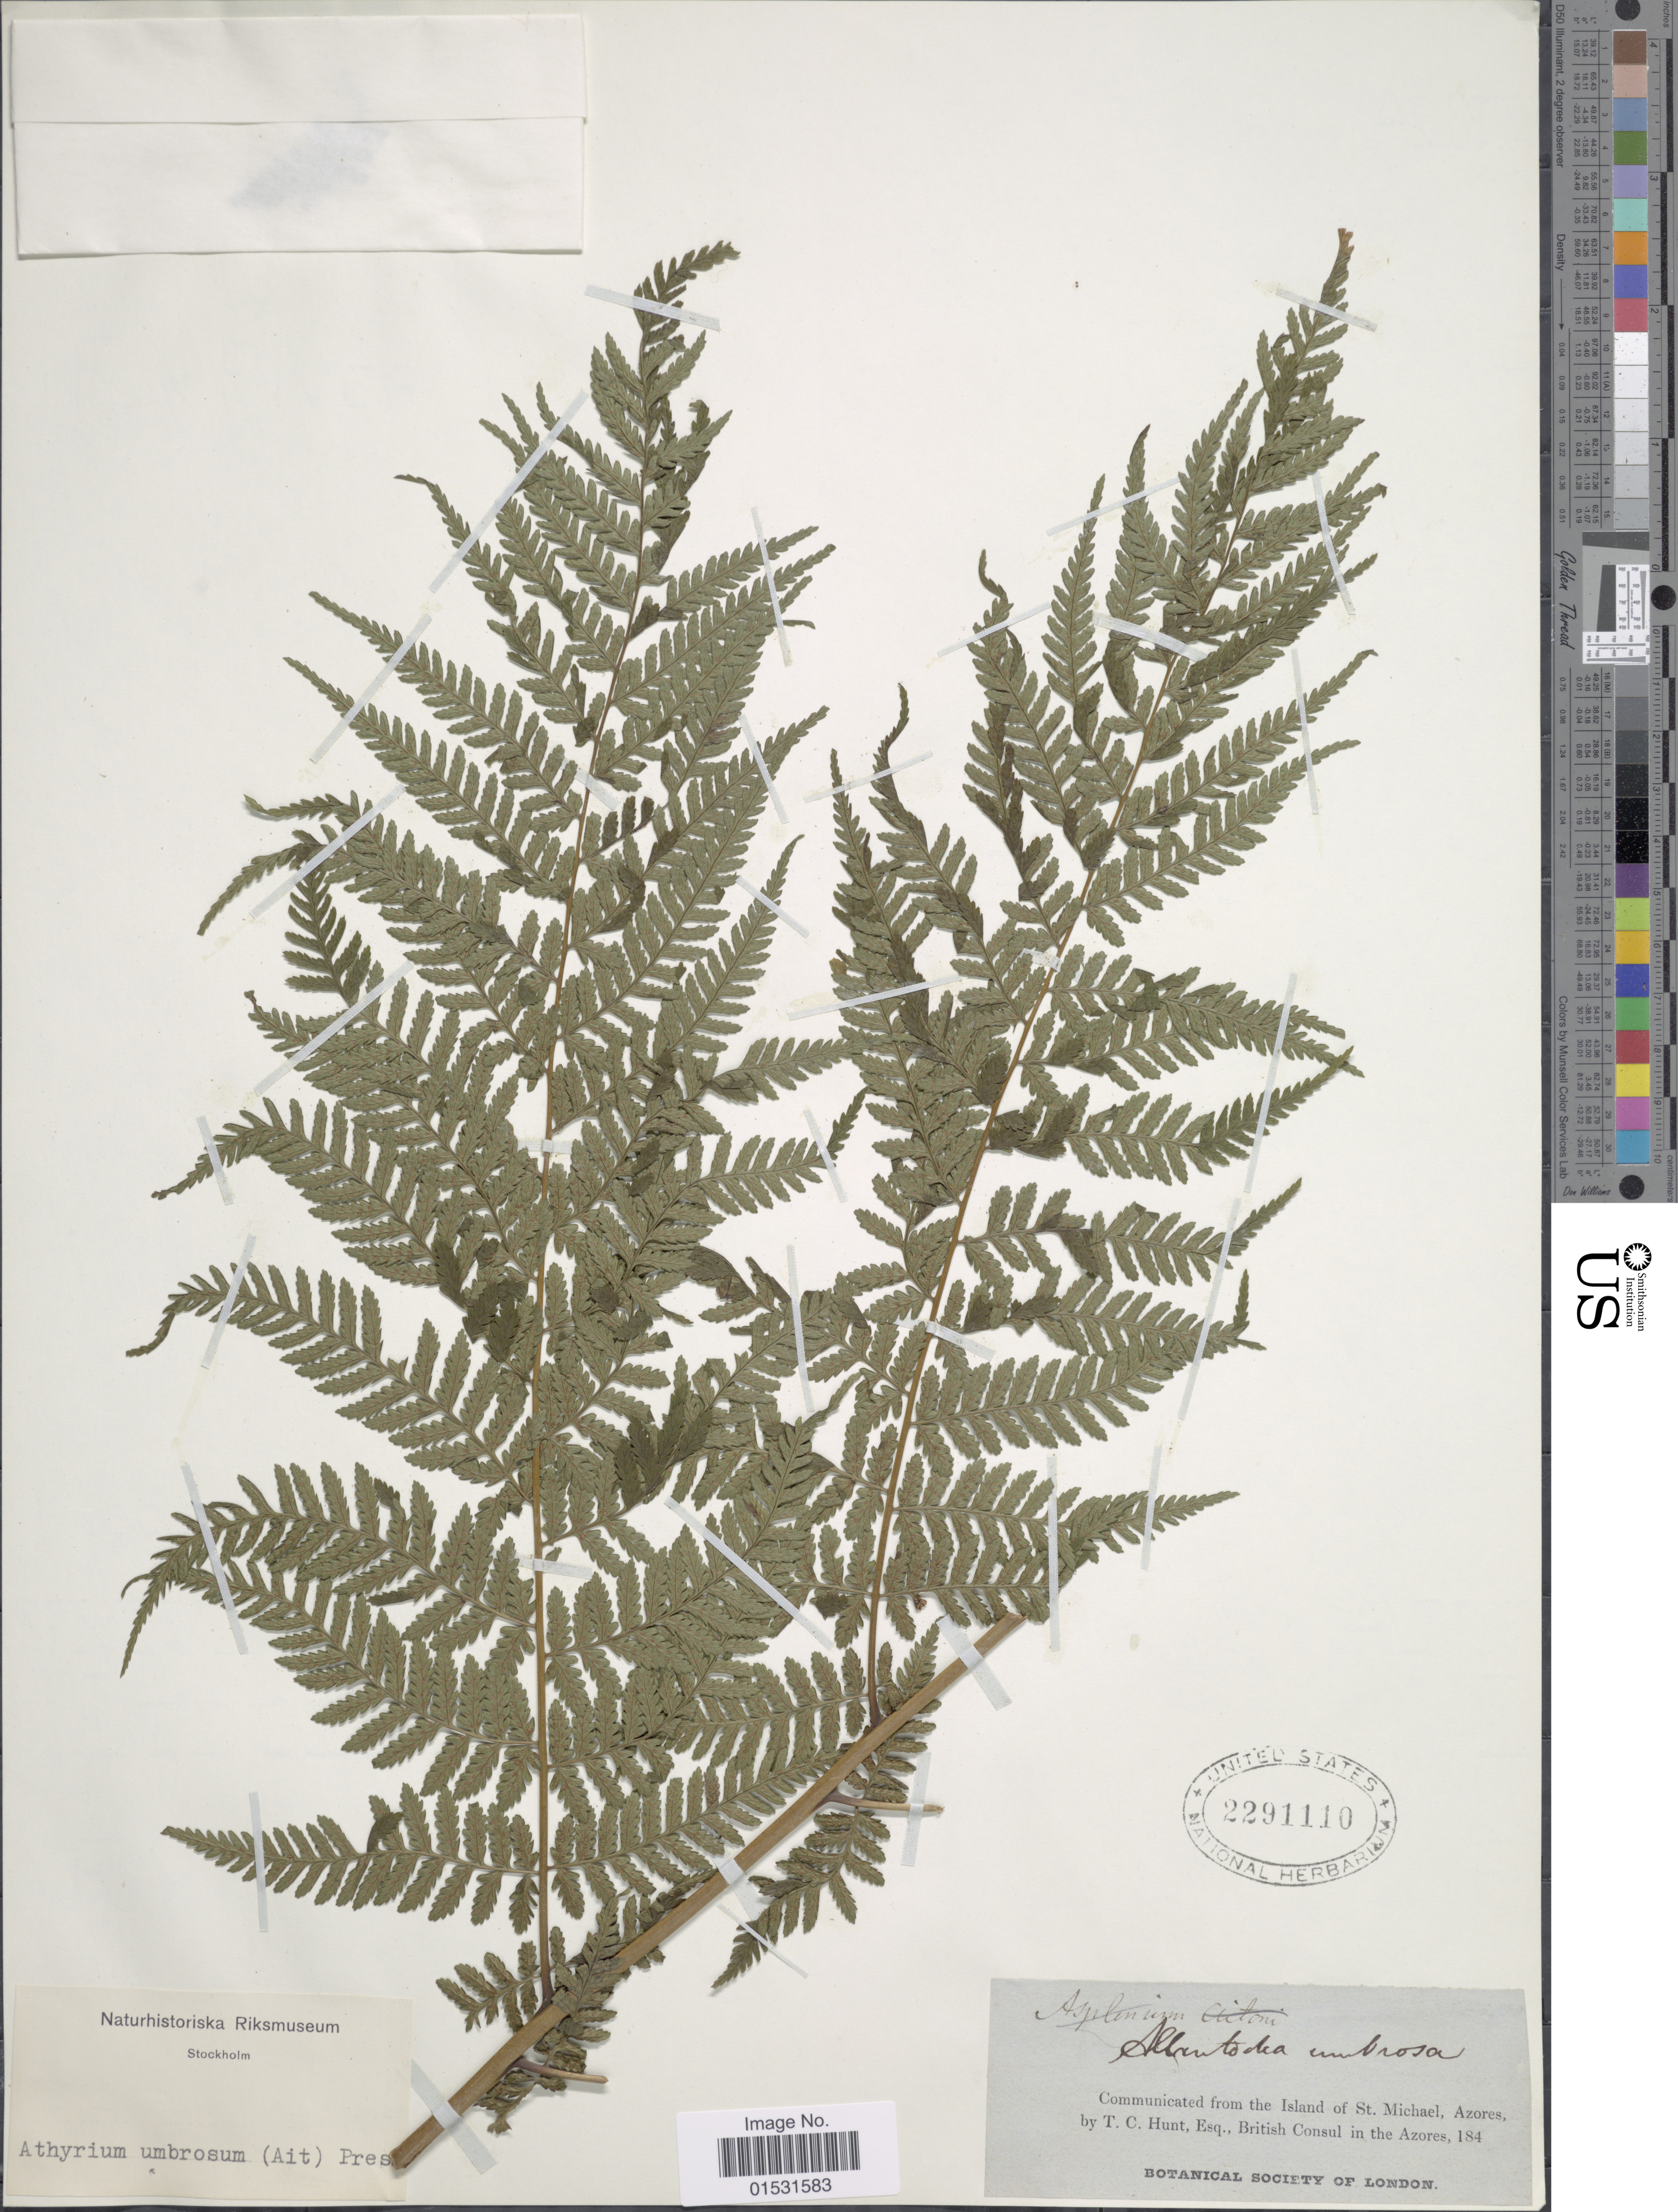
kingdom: Plantae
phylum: Tracheophyta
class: Polypodiopsida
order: Polypodiales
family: Athyriaceae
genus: Athyrium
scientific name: Athyrium umbrosum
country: Portugal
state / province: Azores (Aut. Reg.)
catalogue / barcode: US 2291110